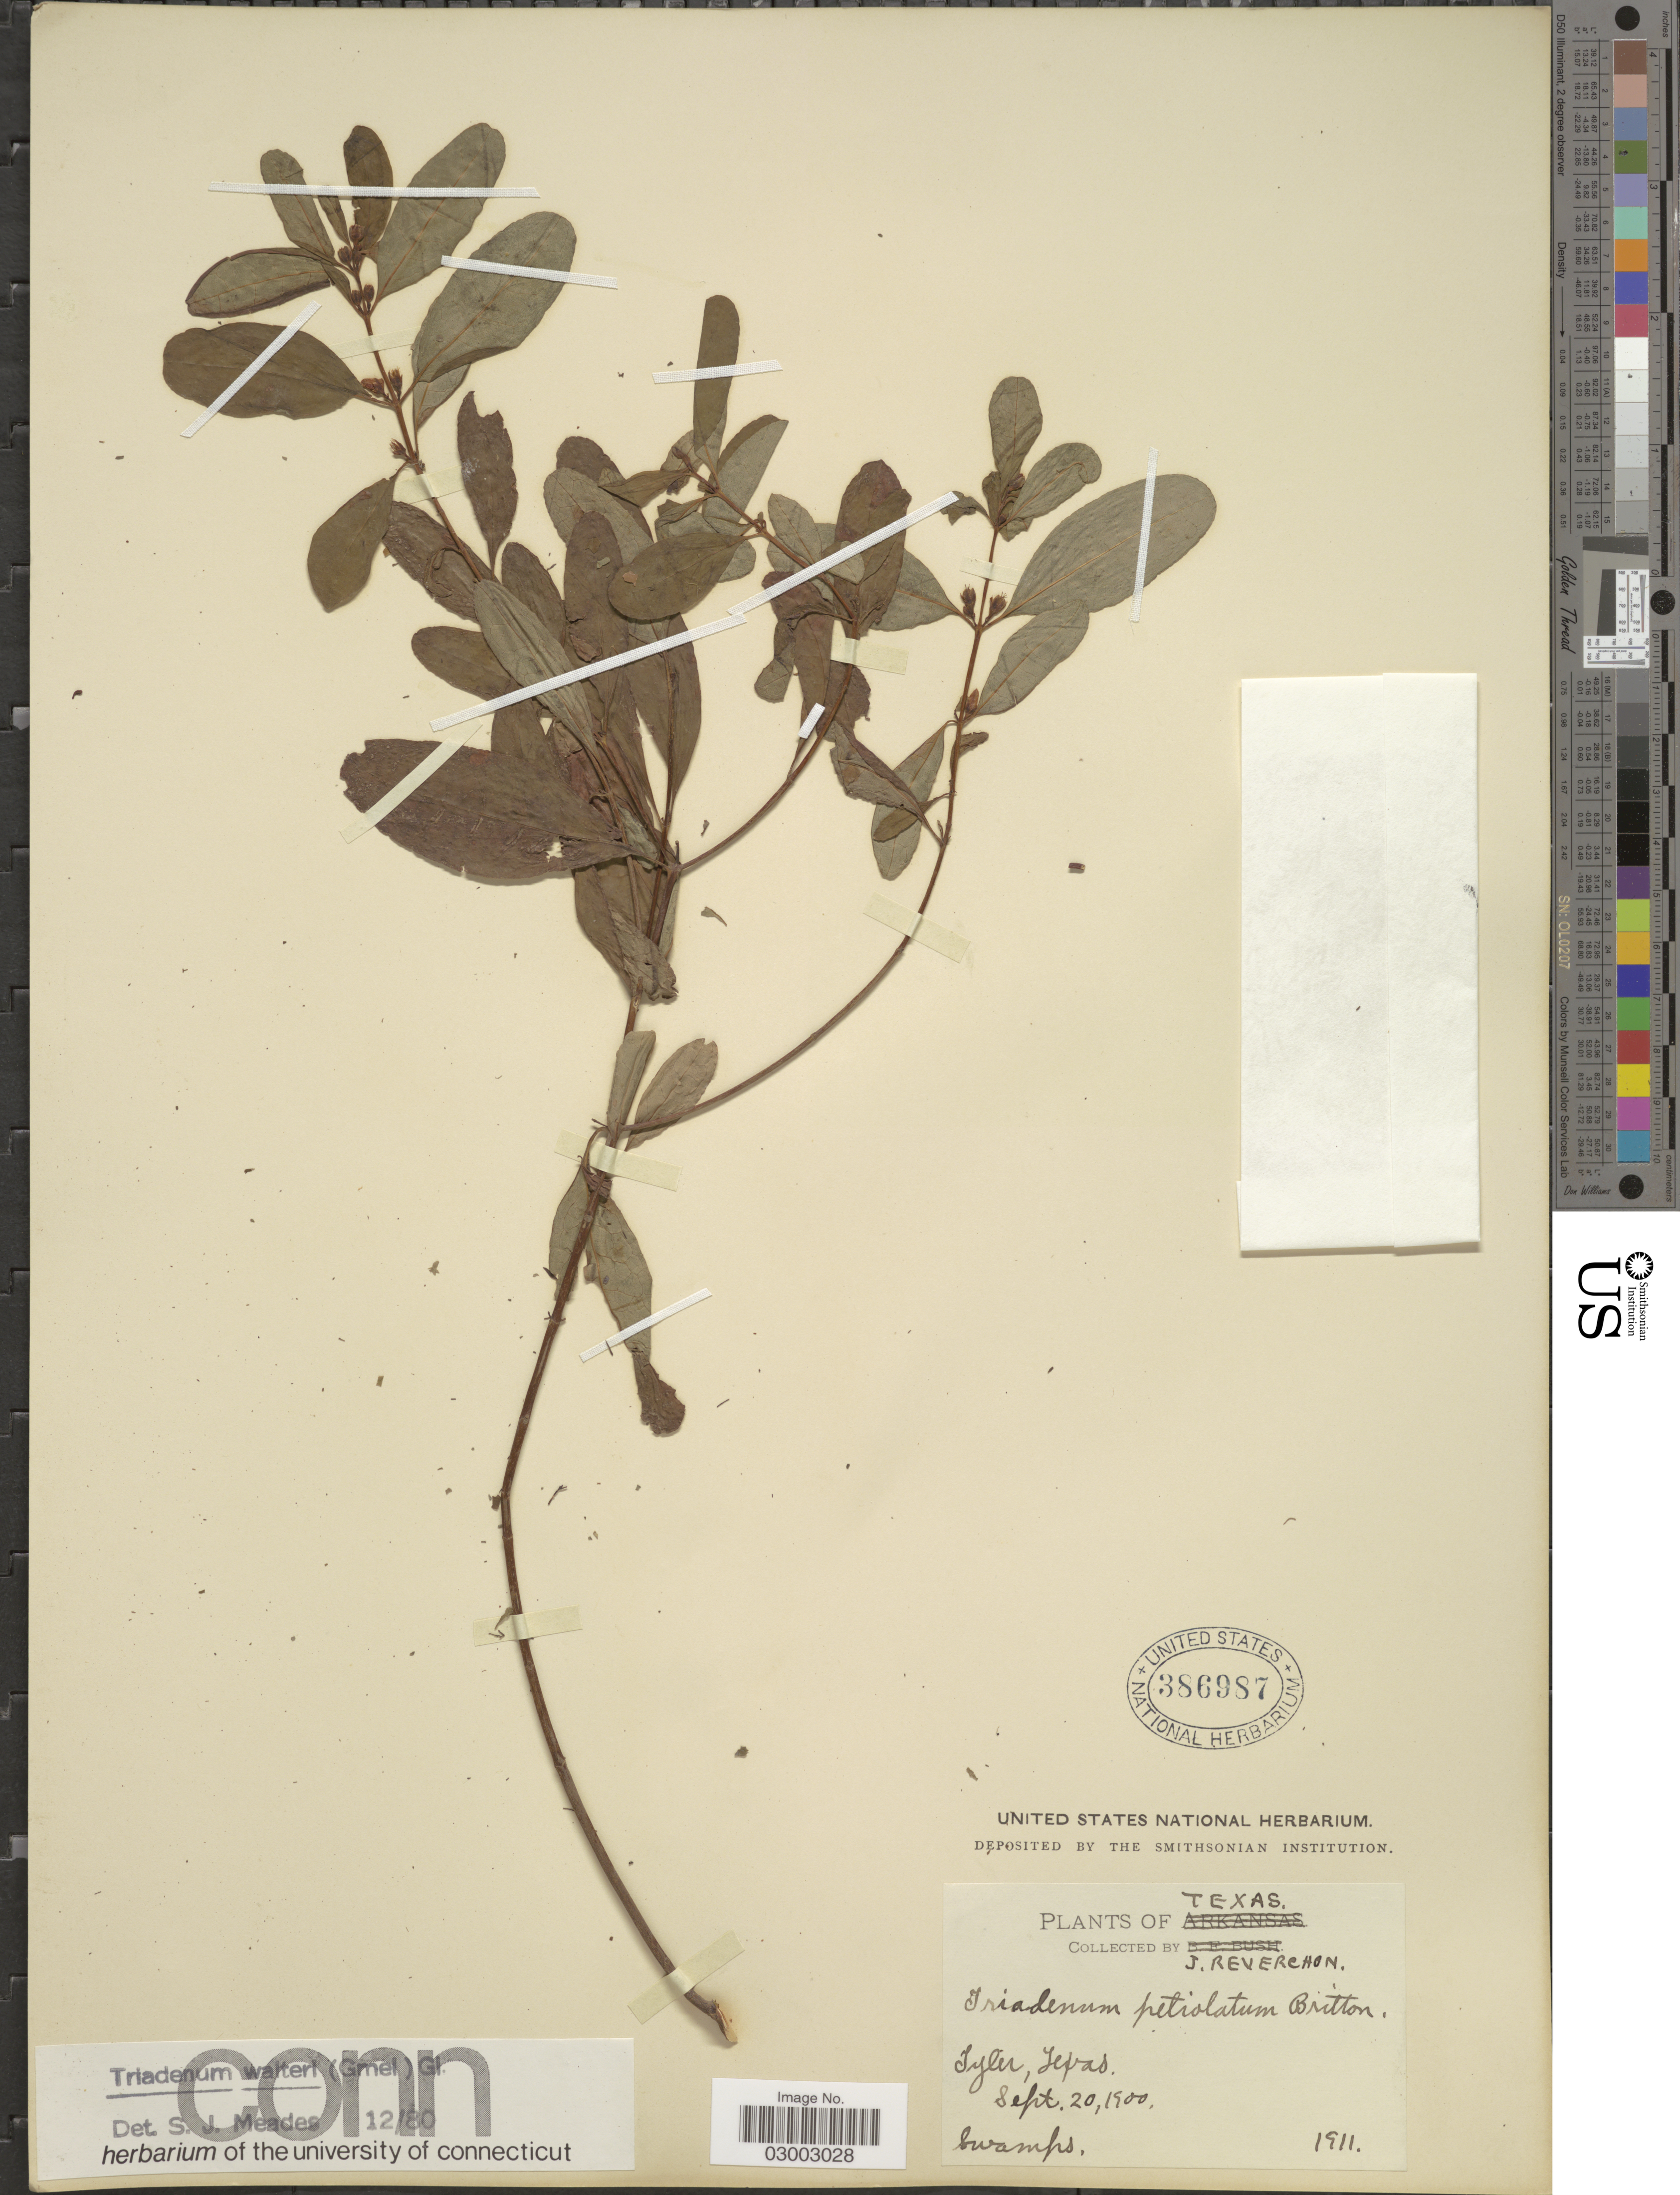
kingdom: Plantae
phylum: Tracheophyta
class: Magnoliopsida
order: Malpighiales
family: Hypericaceae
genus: Hypericum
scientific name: Hypericum walteri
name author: J.F. Gmel.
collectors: J. Reverchon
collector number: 1911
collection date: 1900-09-20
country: United States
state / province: Texas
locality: Tyler.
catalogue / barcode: US 386987